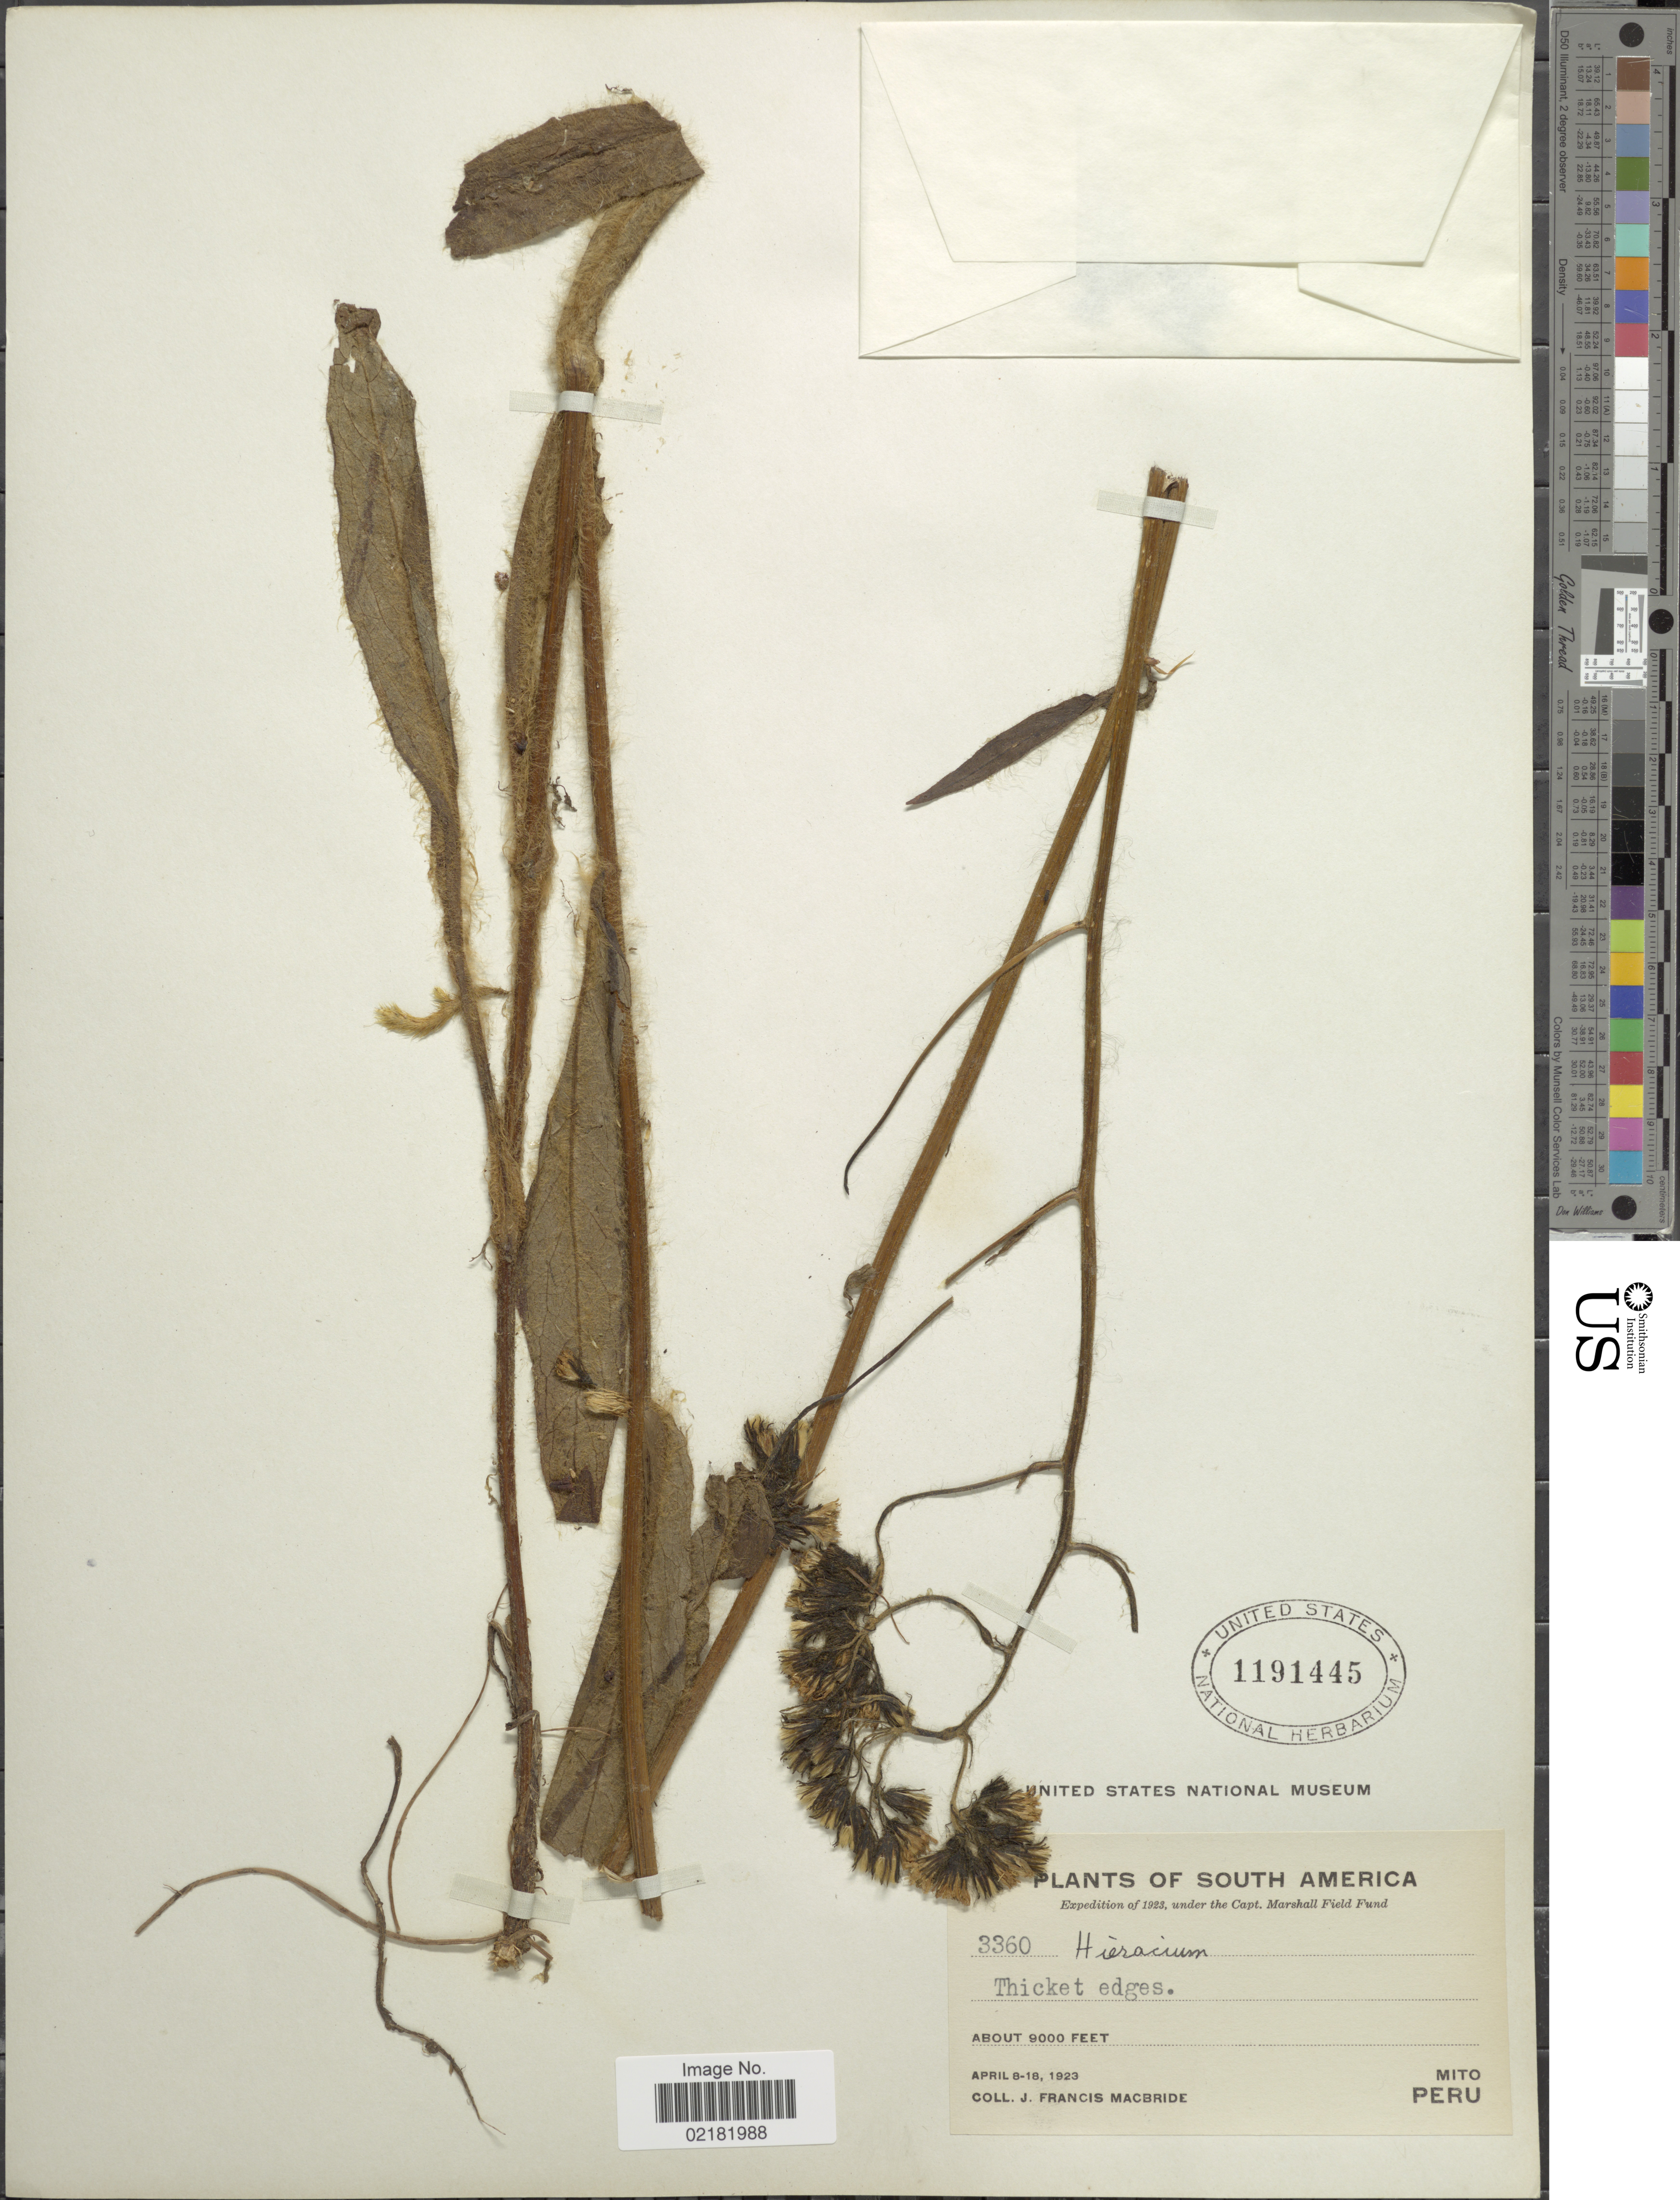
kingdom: Plantae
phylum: Tracheophyta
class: Magnoliopsida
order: Asterales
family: Asteraceae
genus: Hieracium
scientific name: Hieracium repandulare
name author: Druce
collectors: J. F. Macbride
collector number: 3360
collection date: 1923-04-08/1923-04-18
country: Peru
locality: Mito, thicket edges.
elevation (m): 2743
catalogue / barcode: US 1191445